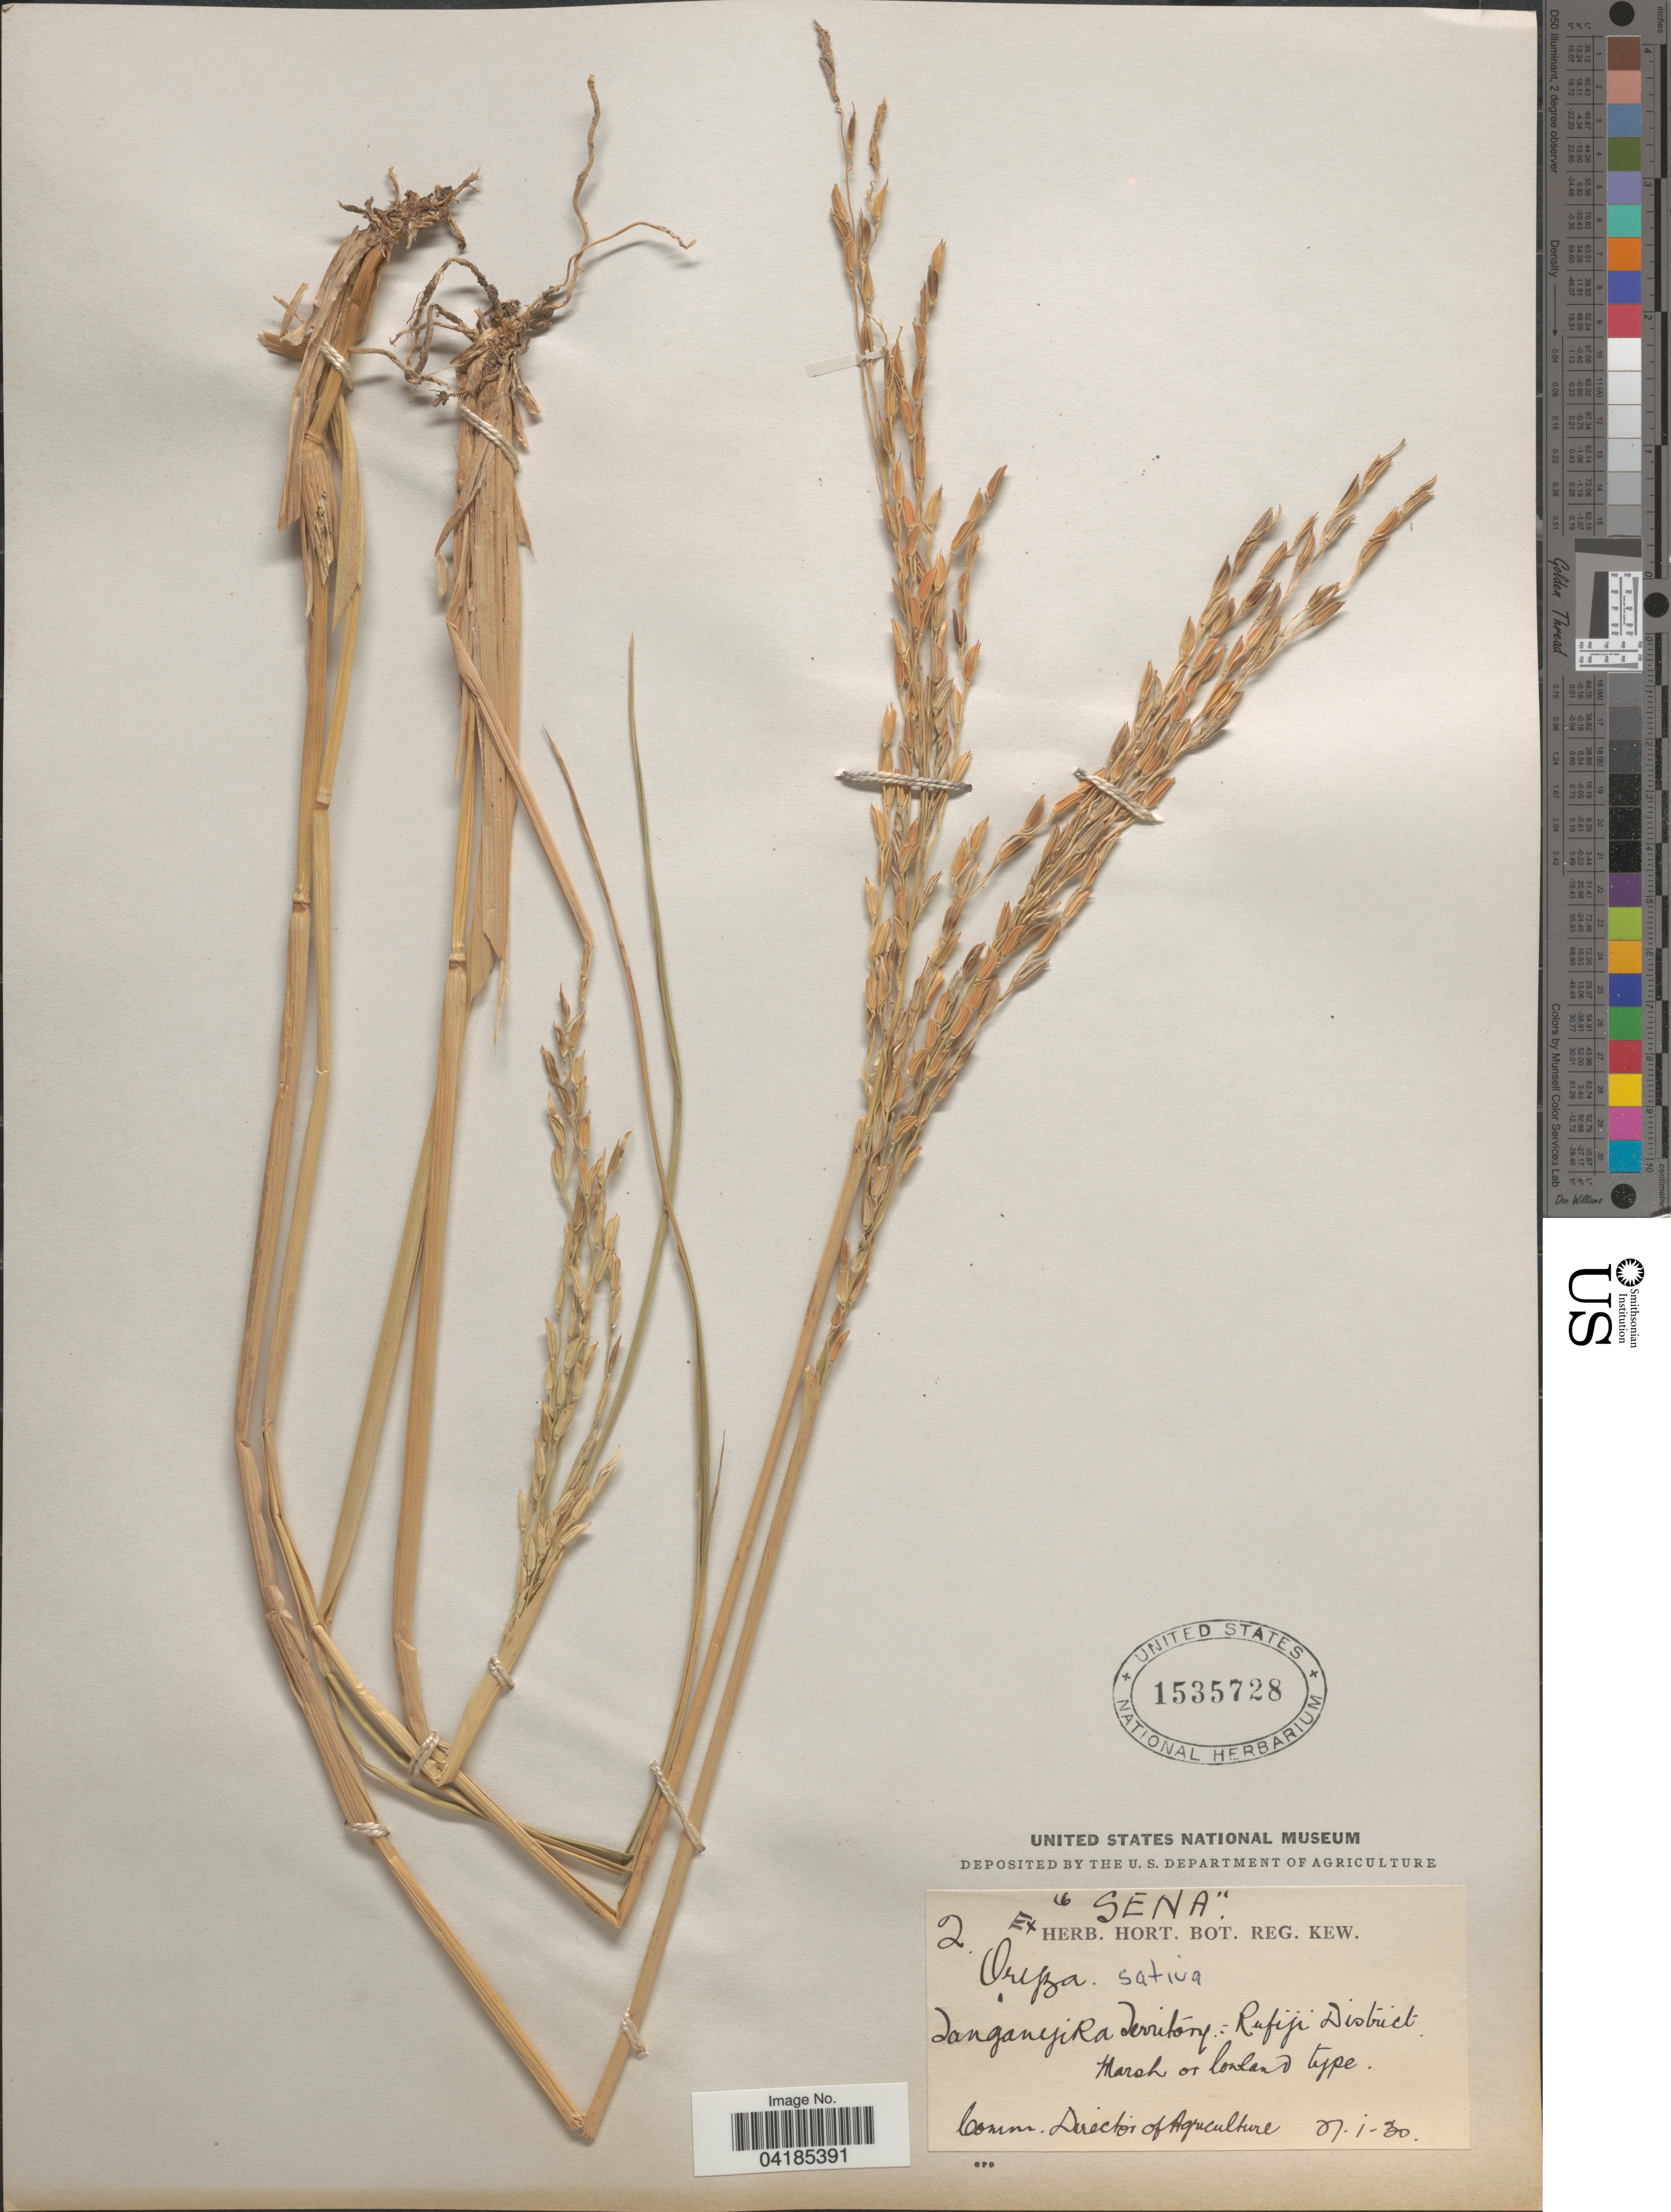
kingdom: Plantae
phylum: Tracheophyta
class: Liliopsida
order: Poales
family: Poaceae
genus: Oryza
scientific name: Oryza sativa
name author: L.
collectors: ex herb. Hort. Reg. Kew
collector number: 2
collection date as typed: Transcribed d/m/y: 27/1/30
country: Tanzania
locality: Tanganyika Territory. Rufiji District.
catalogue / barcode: US 1535728